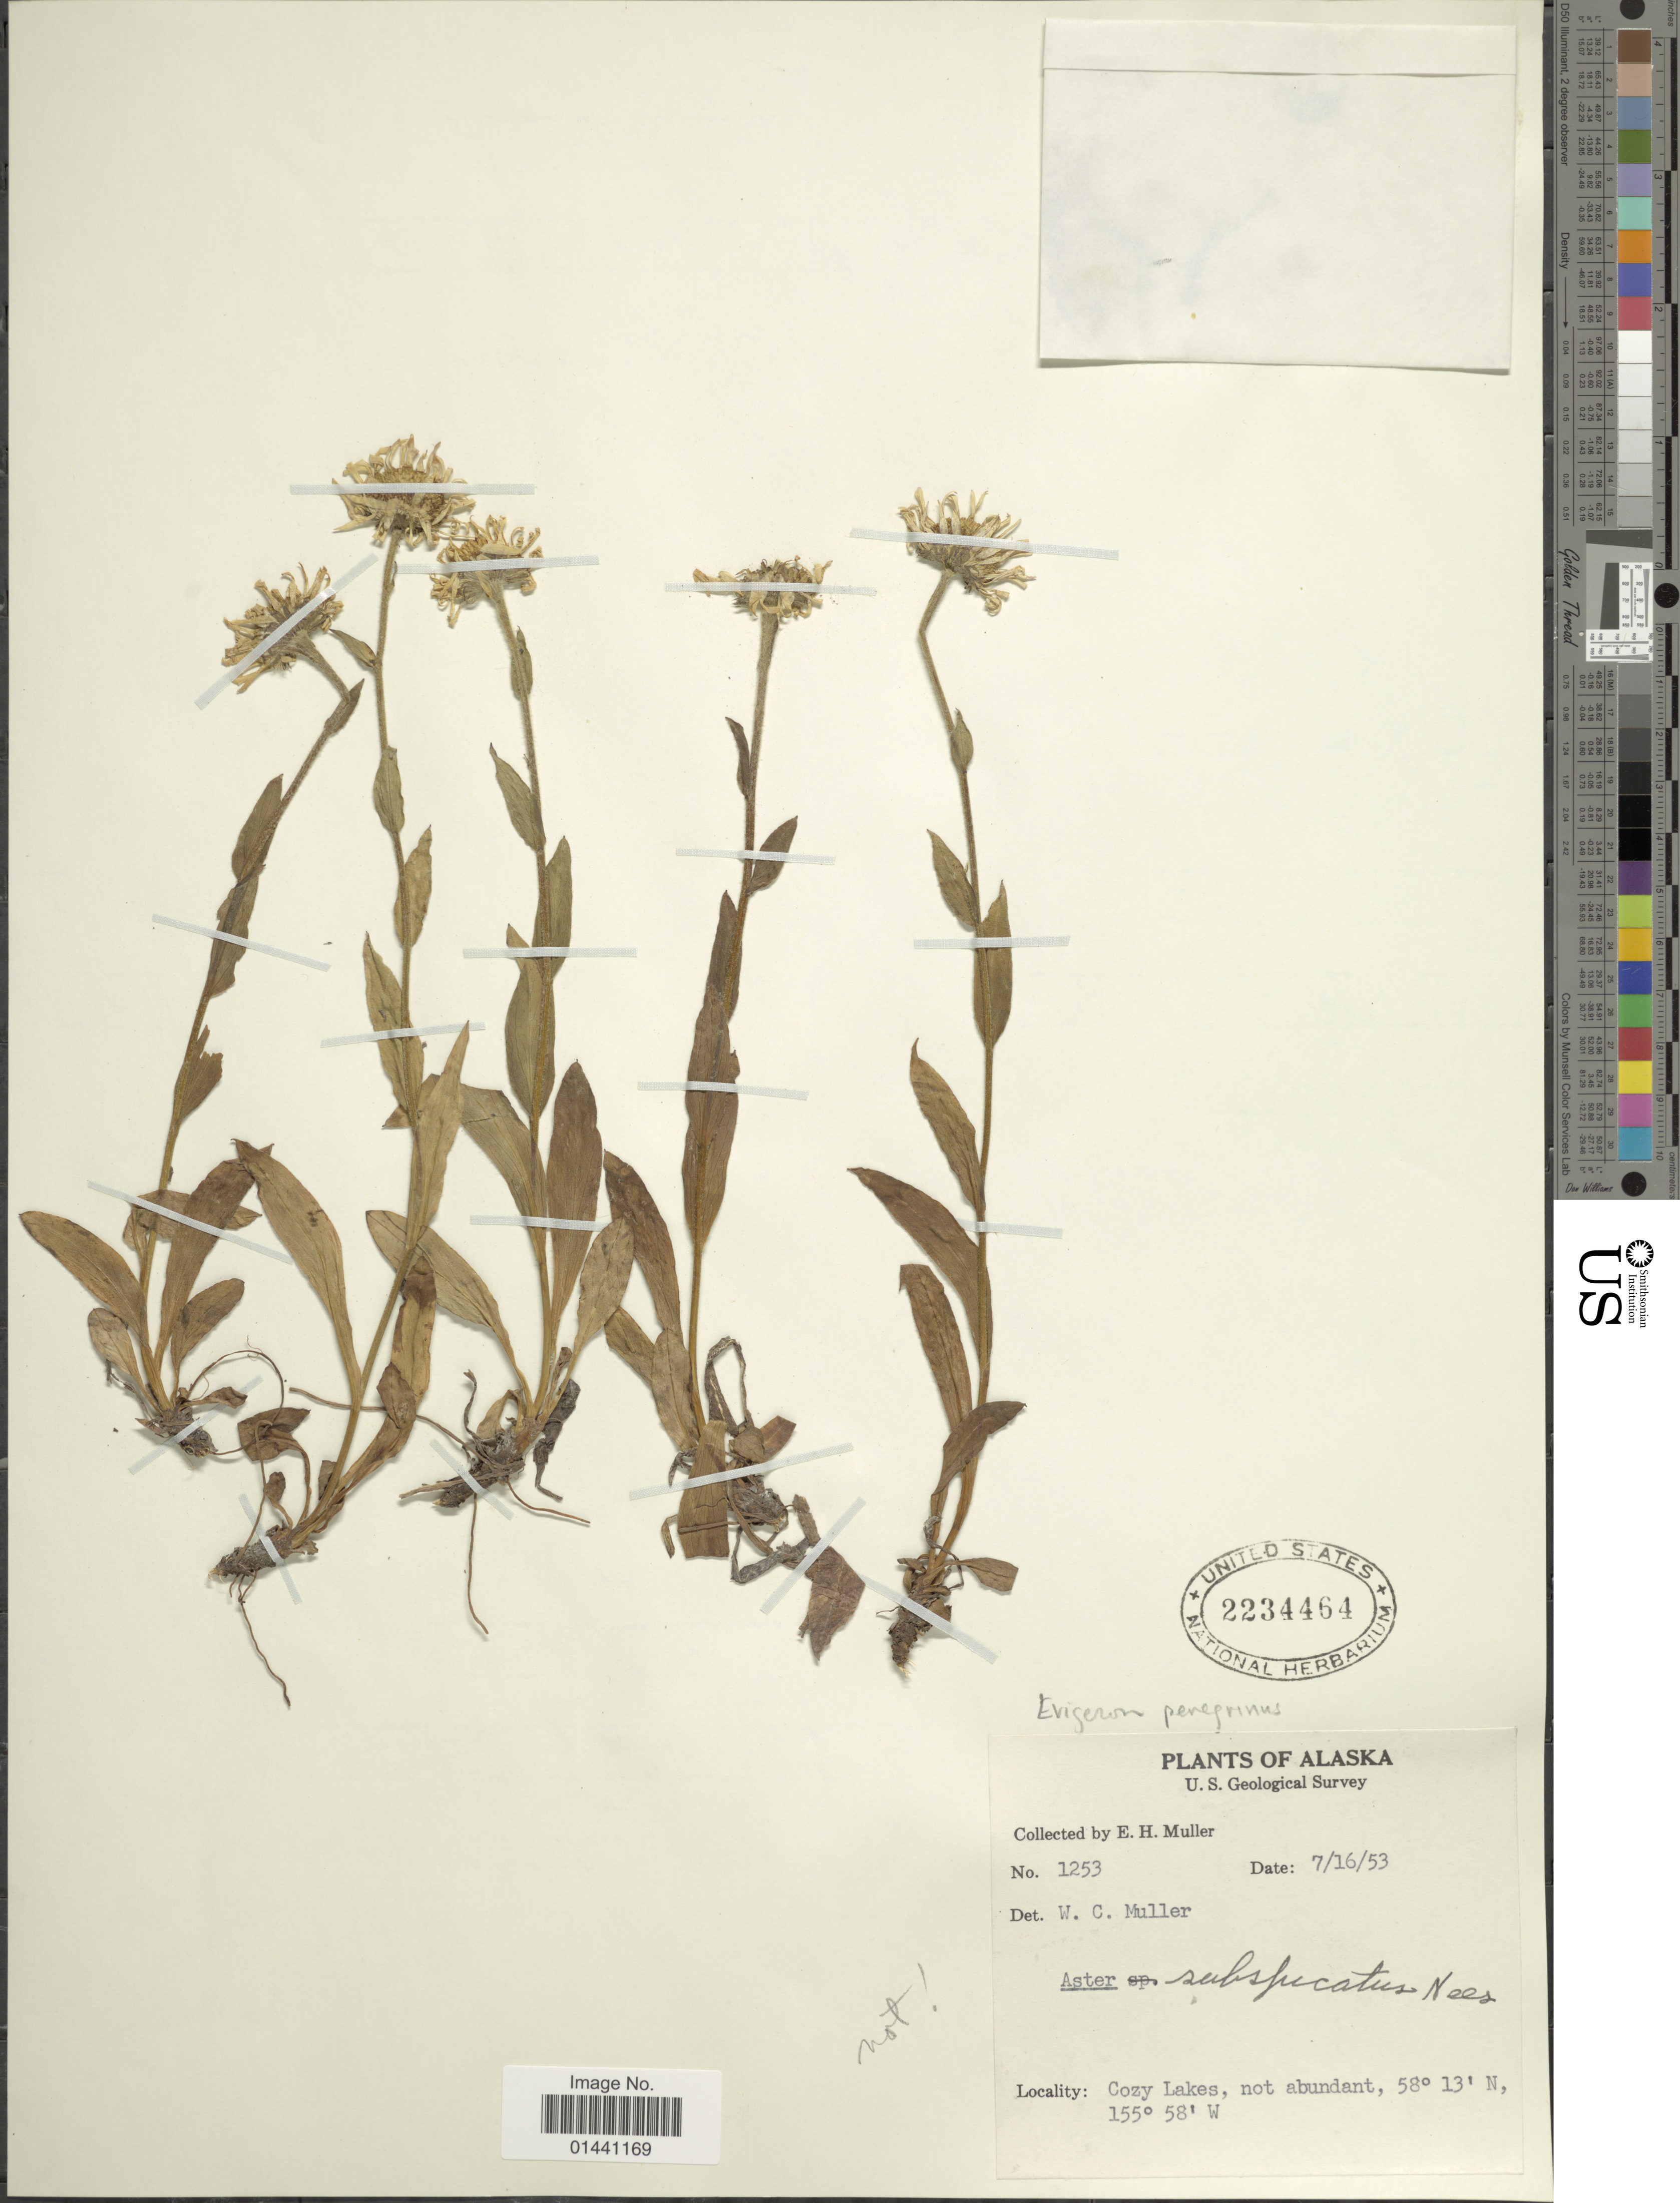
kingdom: Plantae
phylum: Tracheophyta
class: Magnoliopsida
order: Asterales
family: Asteraceae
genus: Erigeron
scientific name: Erigeron sp.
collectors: E. H. Muller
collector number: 1253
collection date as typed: Transcribed d/m/y: 16/7/53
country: United States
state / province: Alaska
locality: Cozy Lakes, not abundant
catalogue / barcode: US 2234464